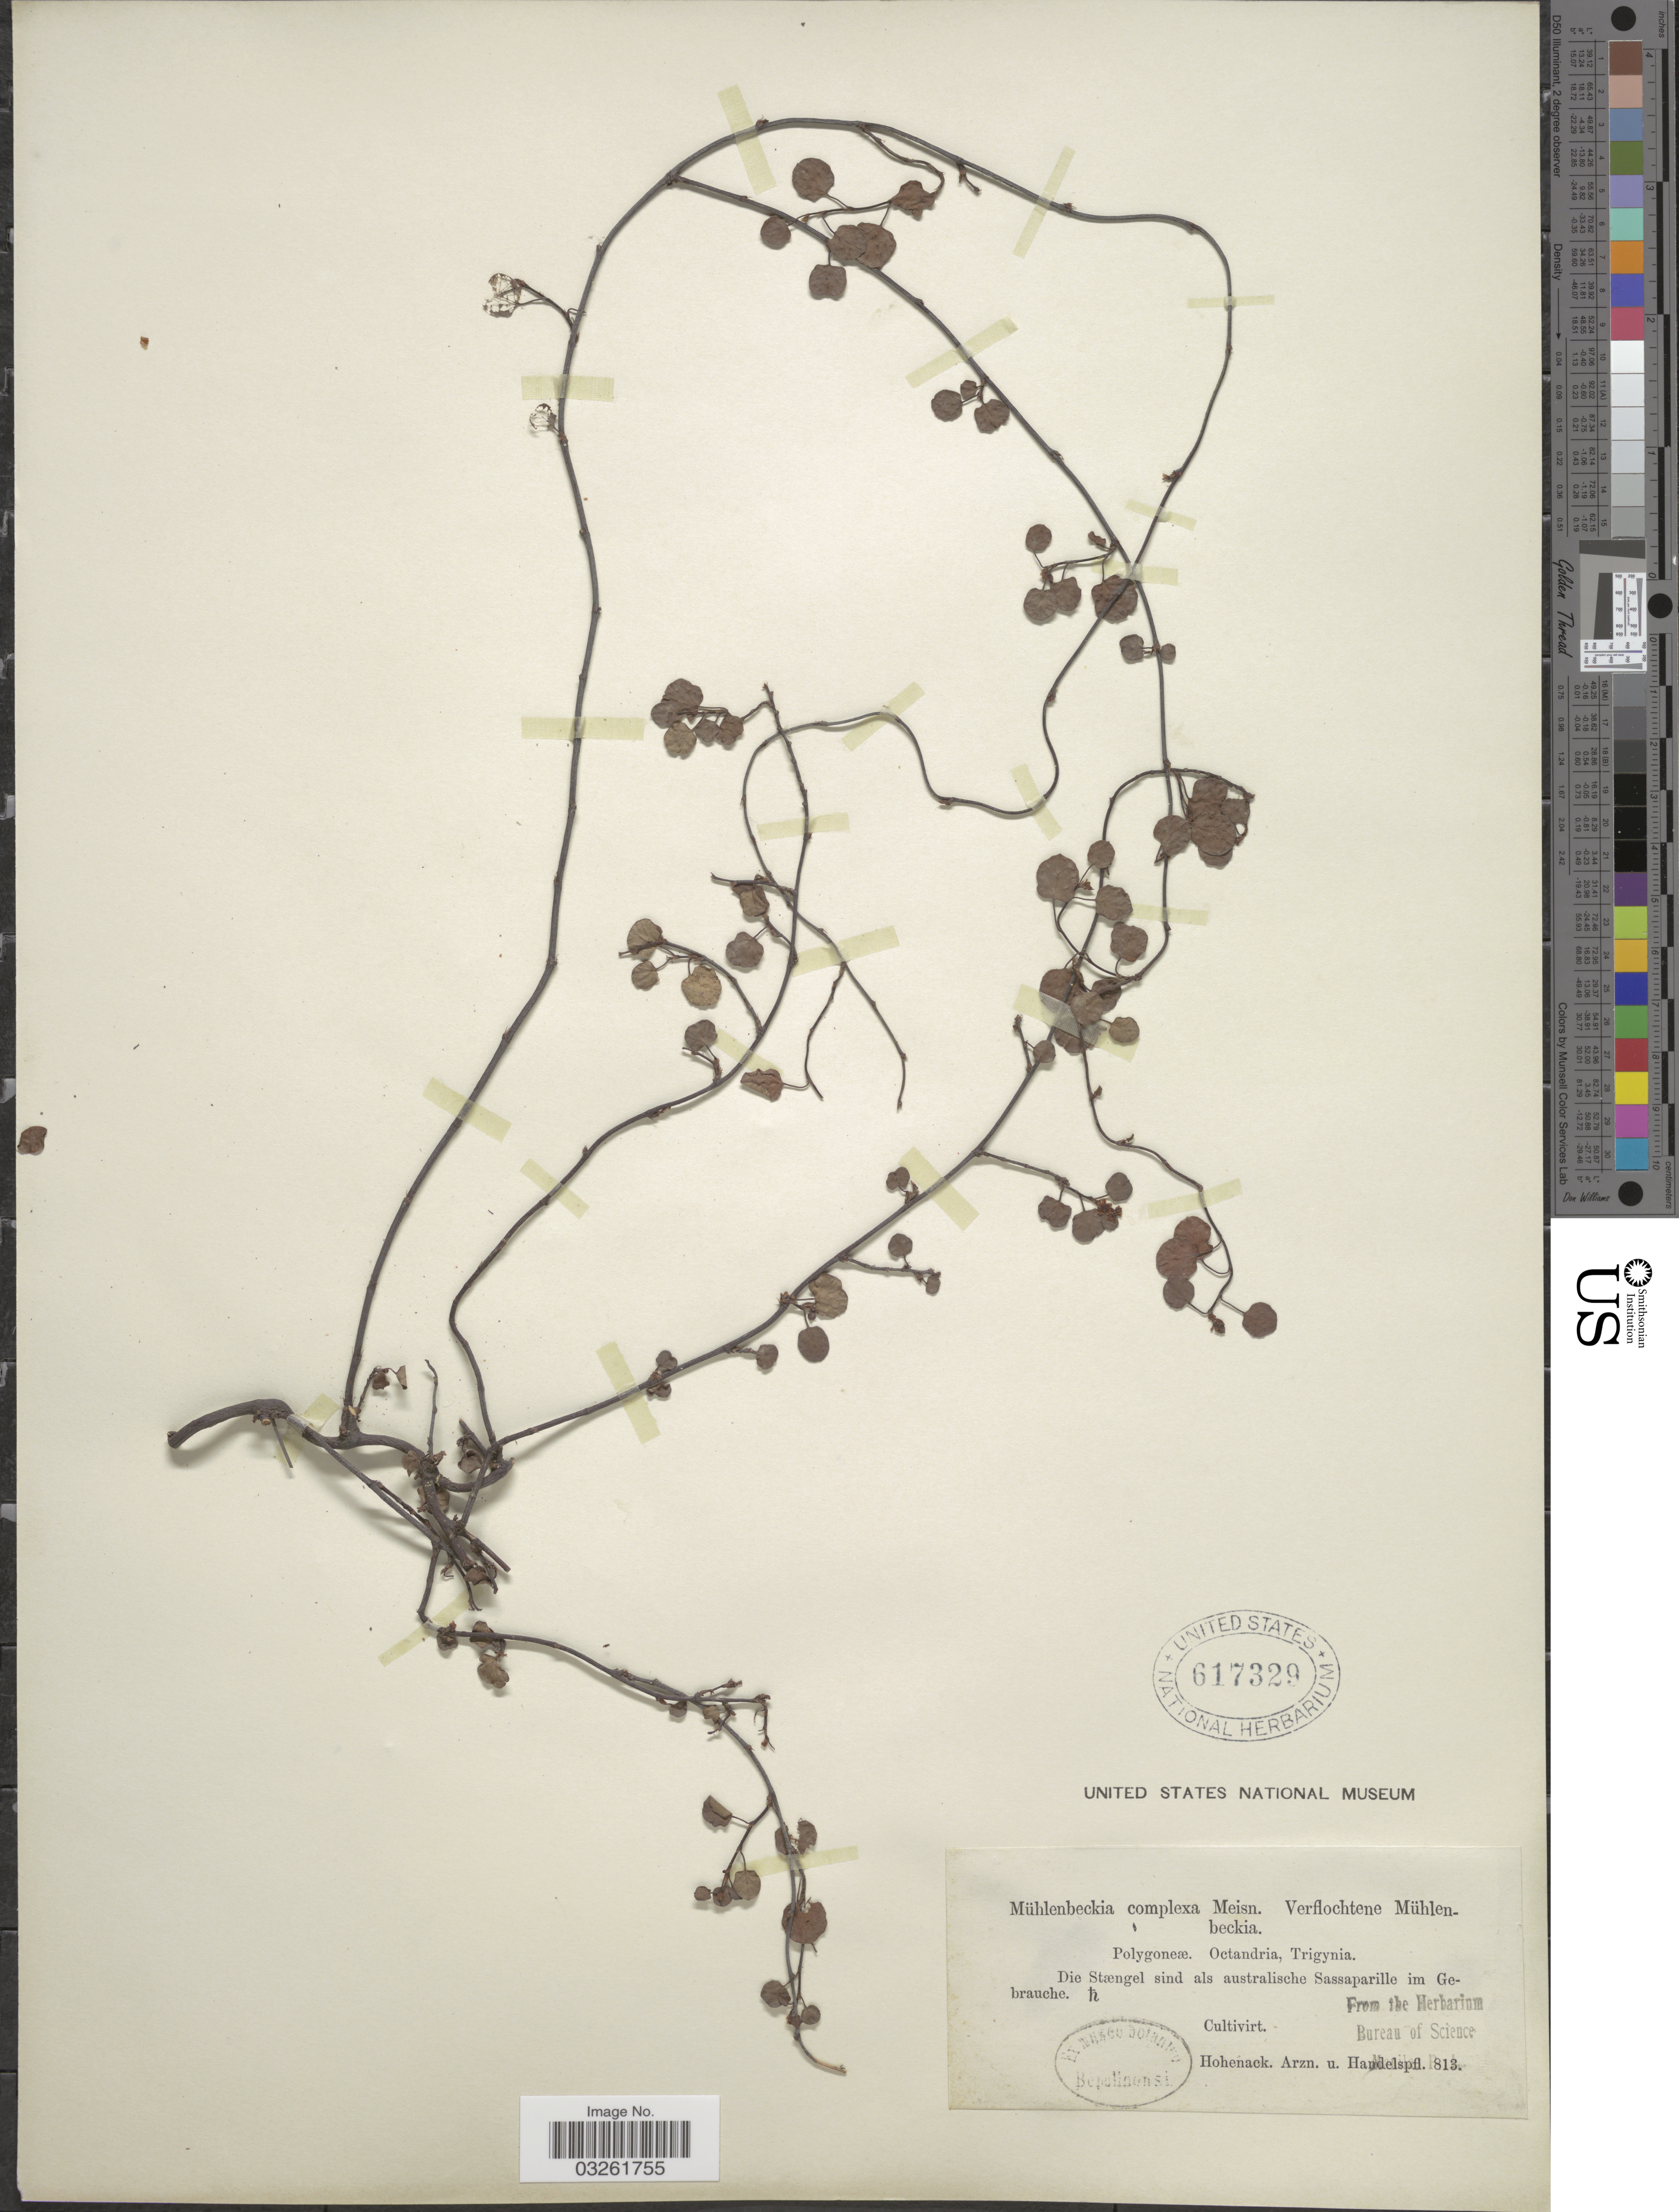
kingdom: Plantae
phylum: Tracheophyta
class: Magnoliopsida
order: Caryophyllales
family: Polygonaceae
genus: Muehlenbeckia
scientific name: Muehlenbeckia complexa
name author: Meisn.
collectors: Hohenack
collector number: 813?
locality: Die Stængel sind als australische Sassaparille im Gebrauche.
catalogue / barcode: US 617329